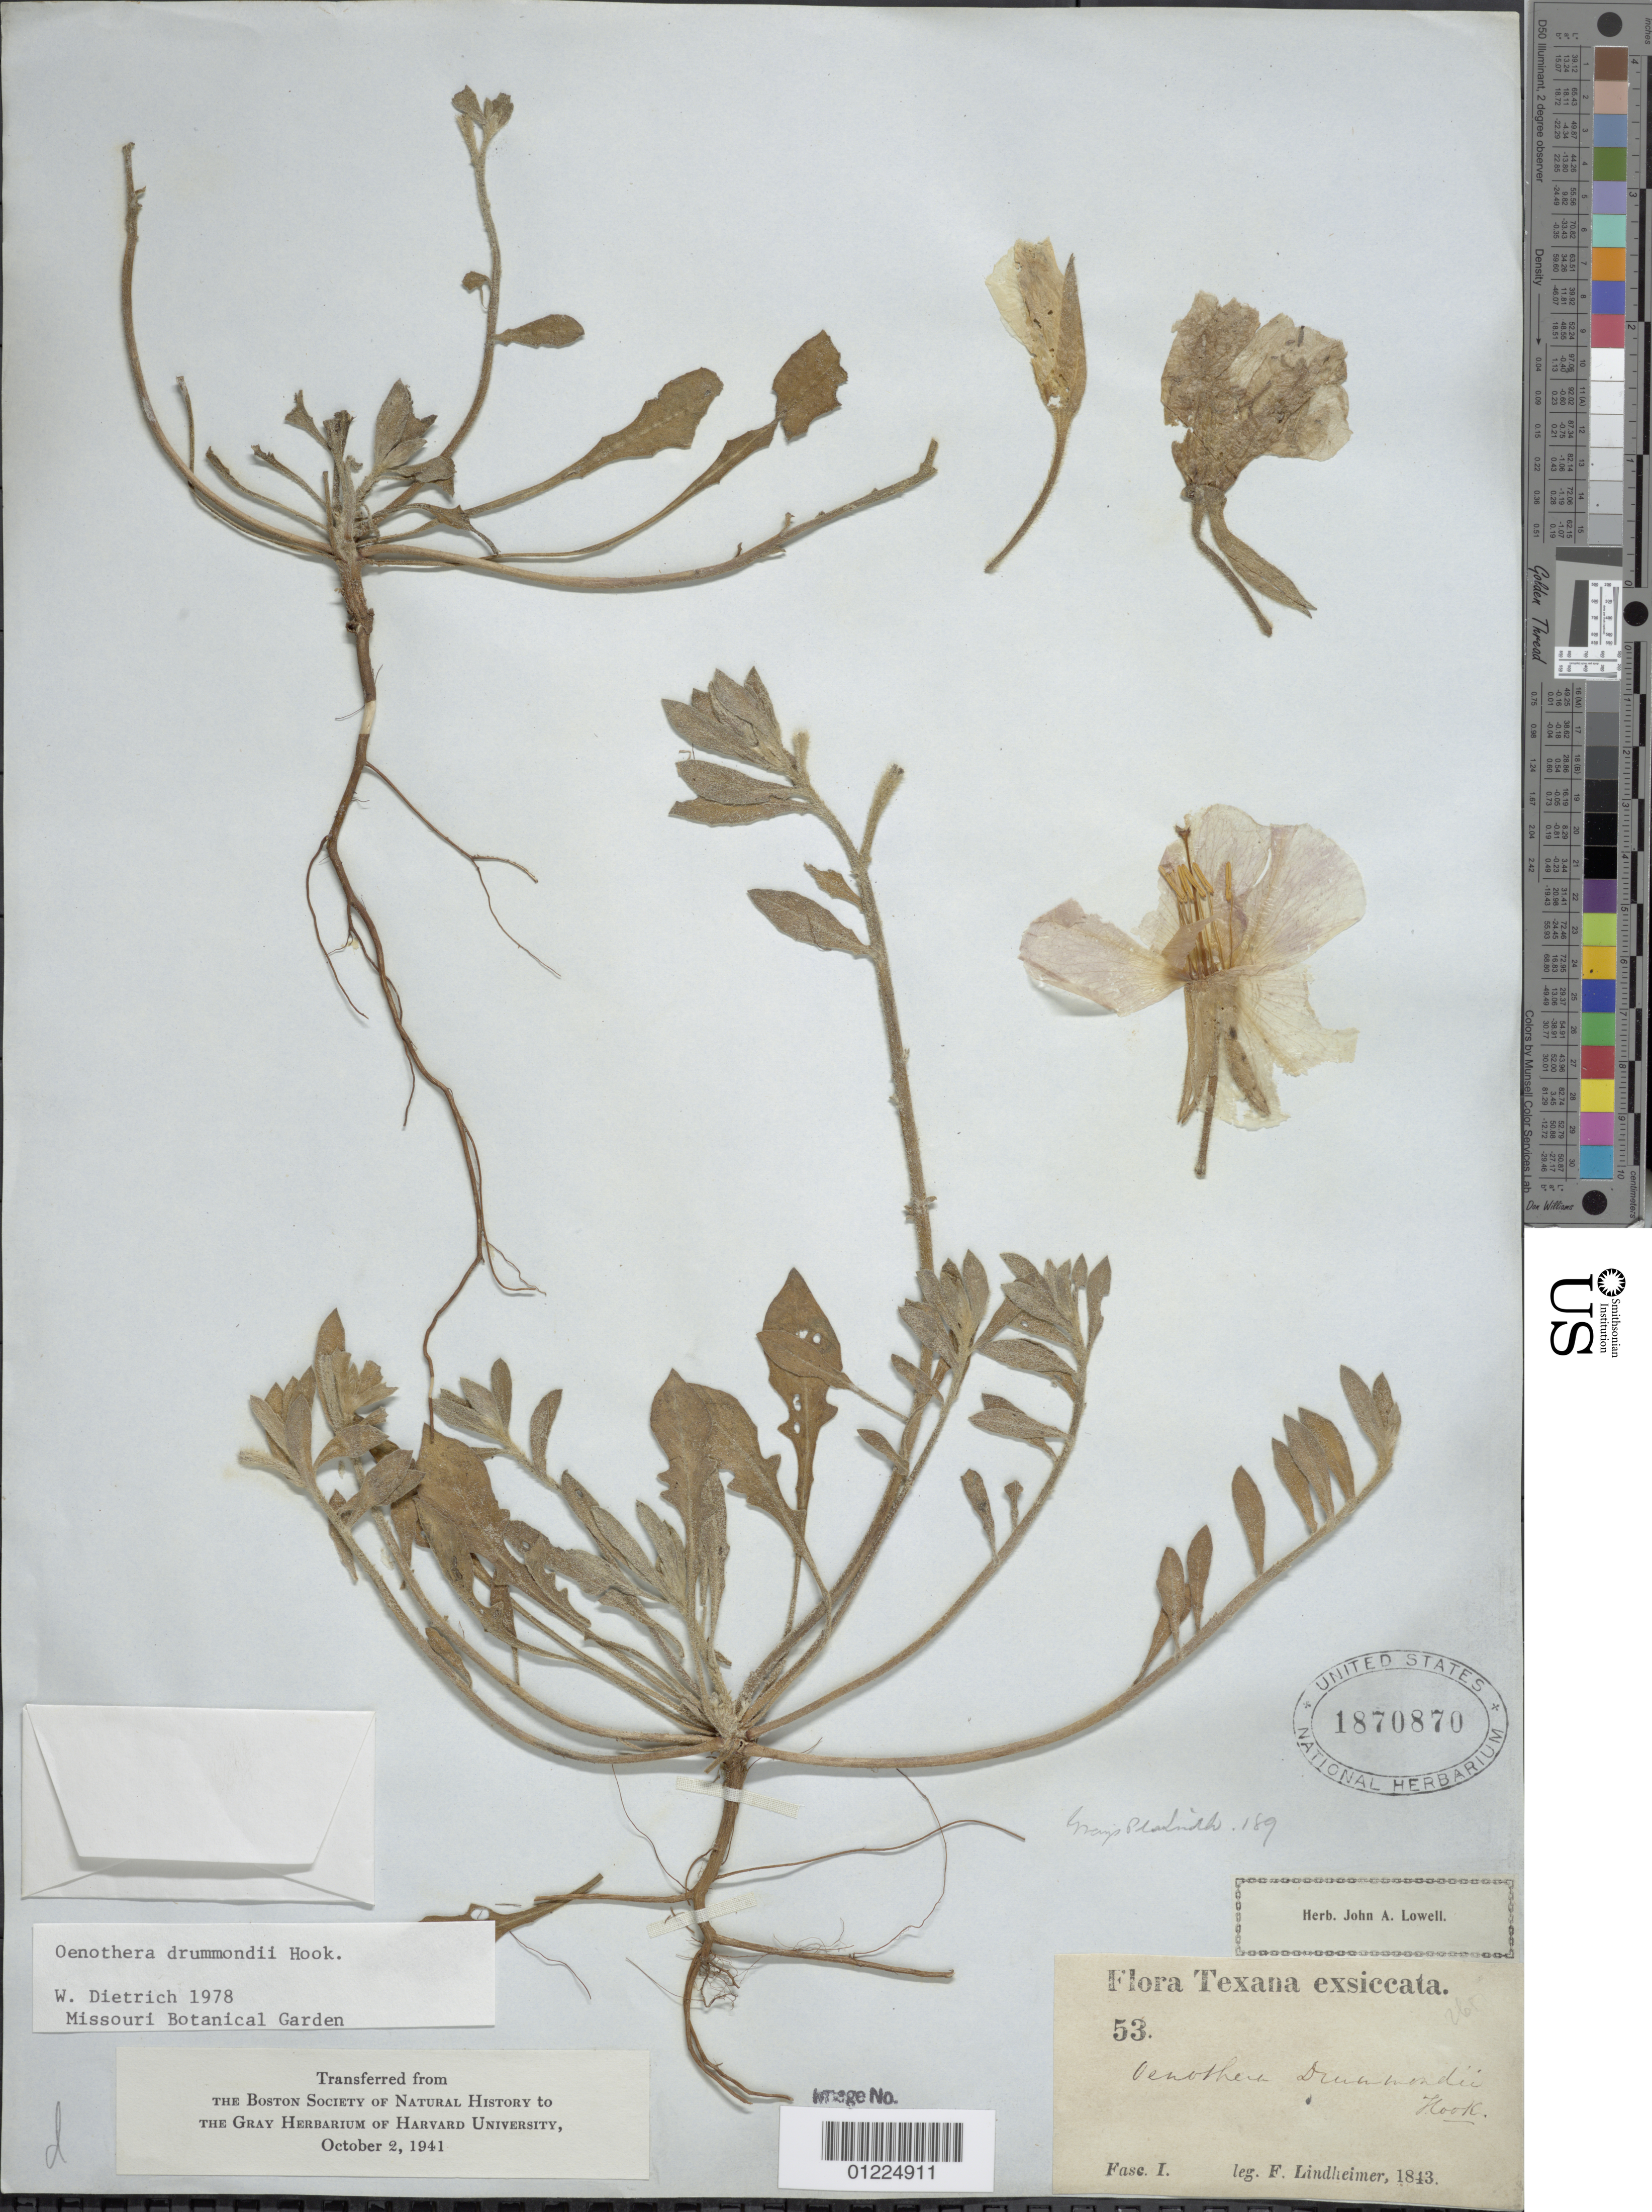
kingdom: Plantae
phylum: Tracheophyta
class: Magnoliopsida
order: Myrtales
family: Onagraceae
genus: Oenothera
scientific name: Oenothera drummondii subsp. drummondii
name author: Hook.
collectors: F. J. Lindheimer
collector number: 53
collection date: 1843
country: United States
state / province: Texas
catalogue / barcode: US 1870870